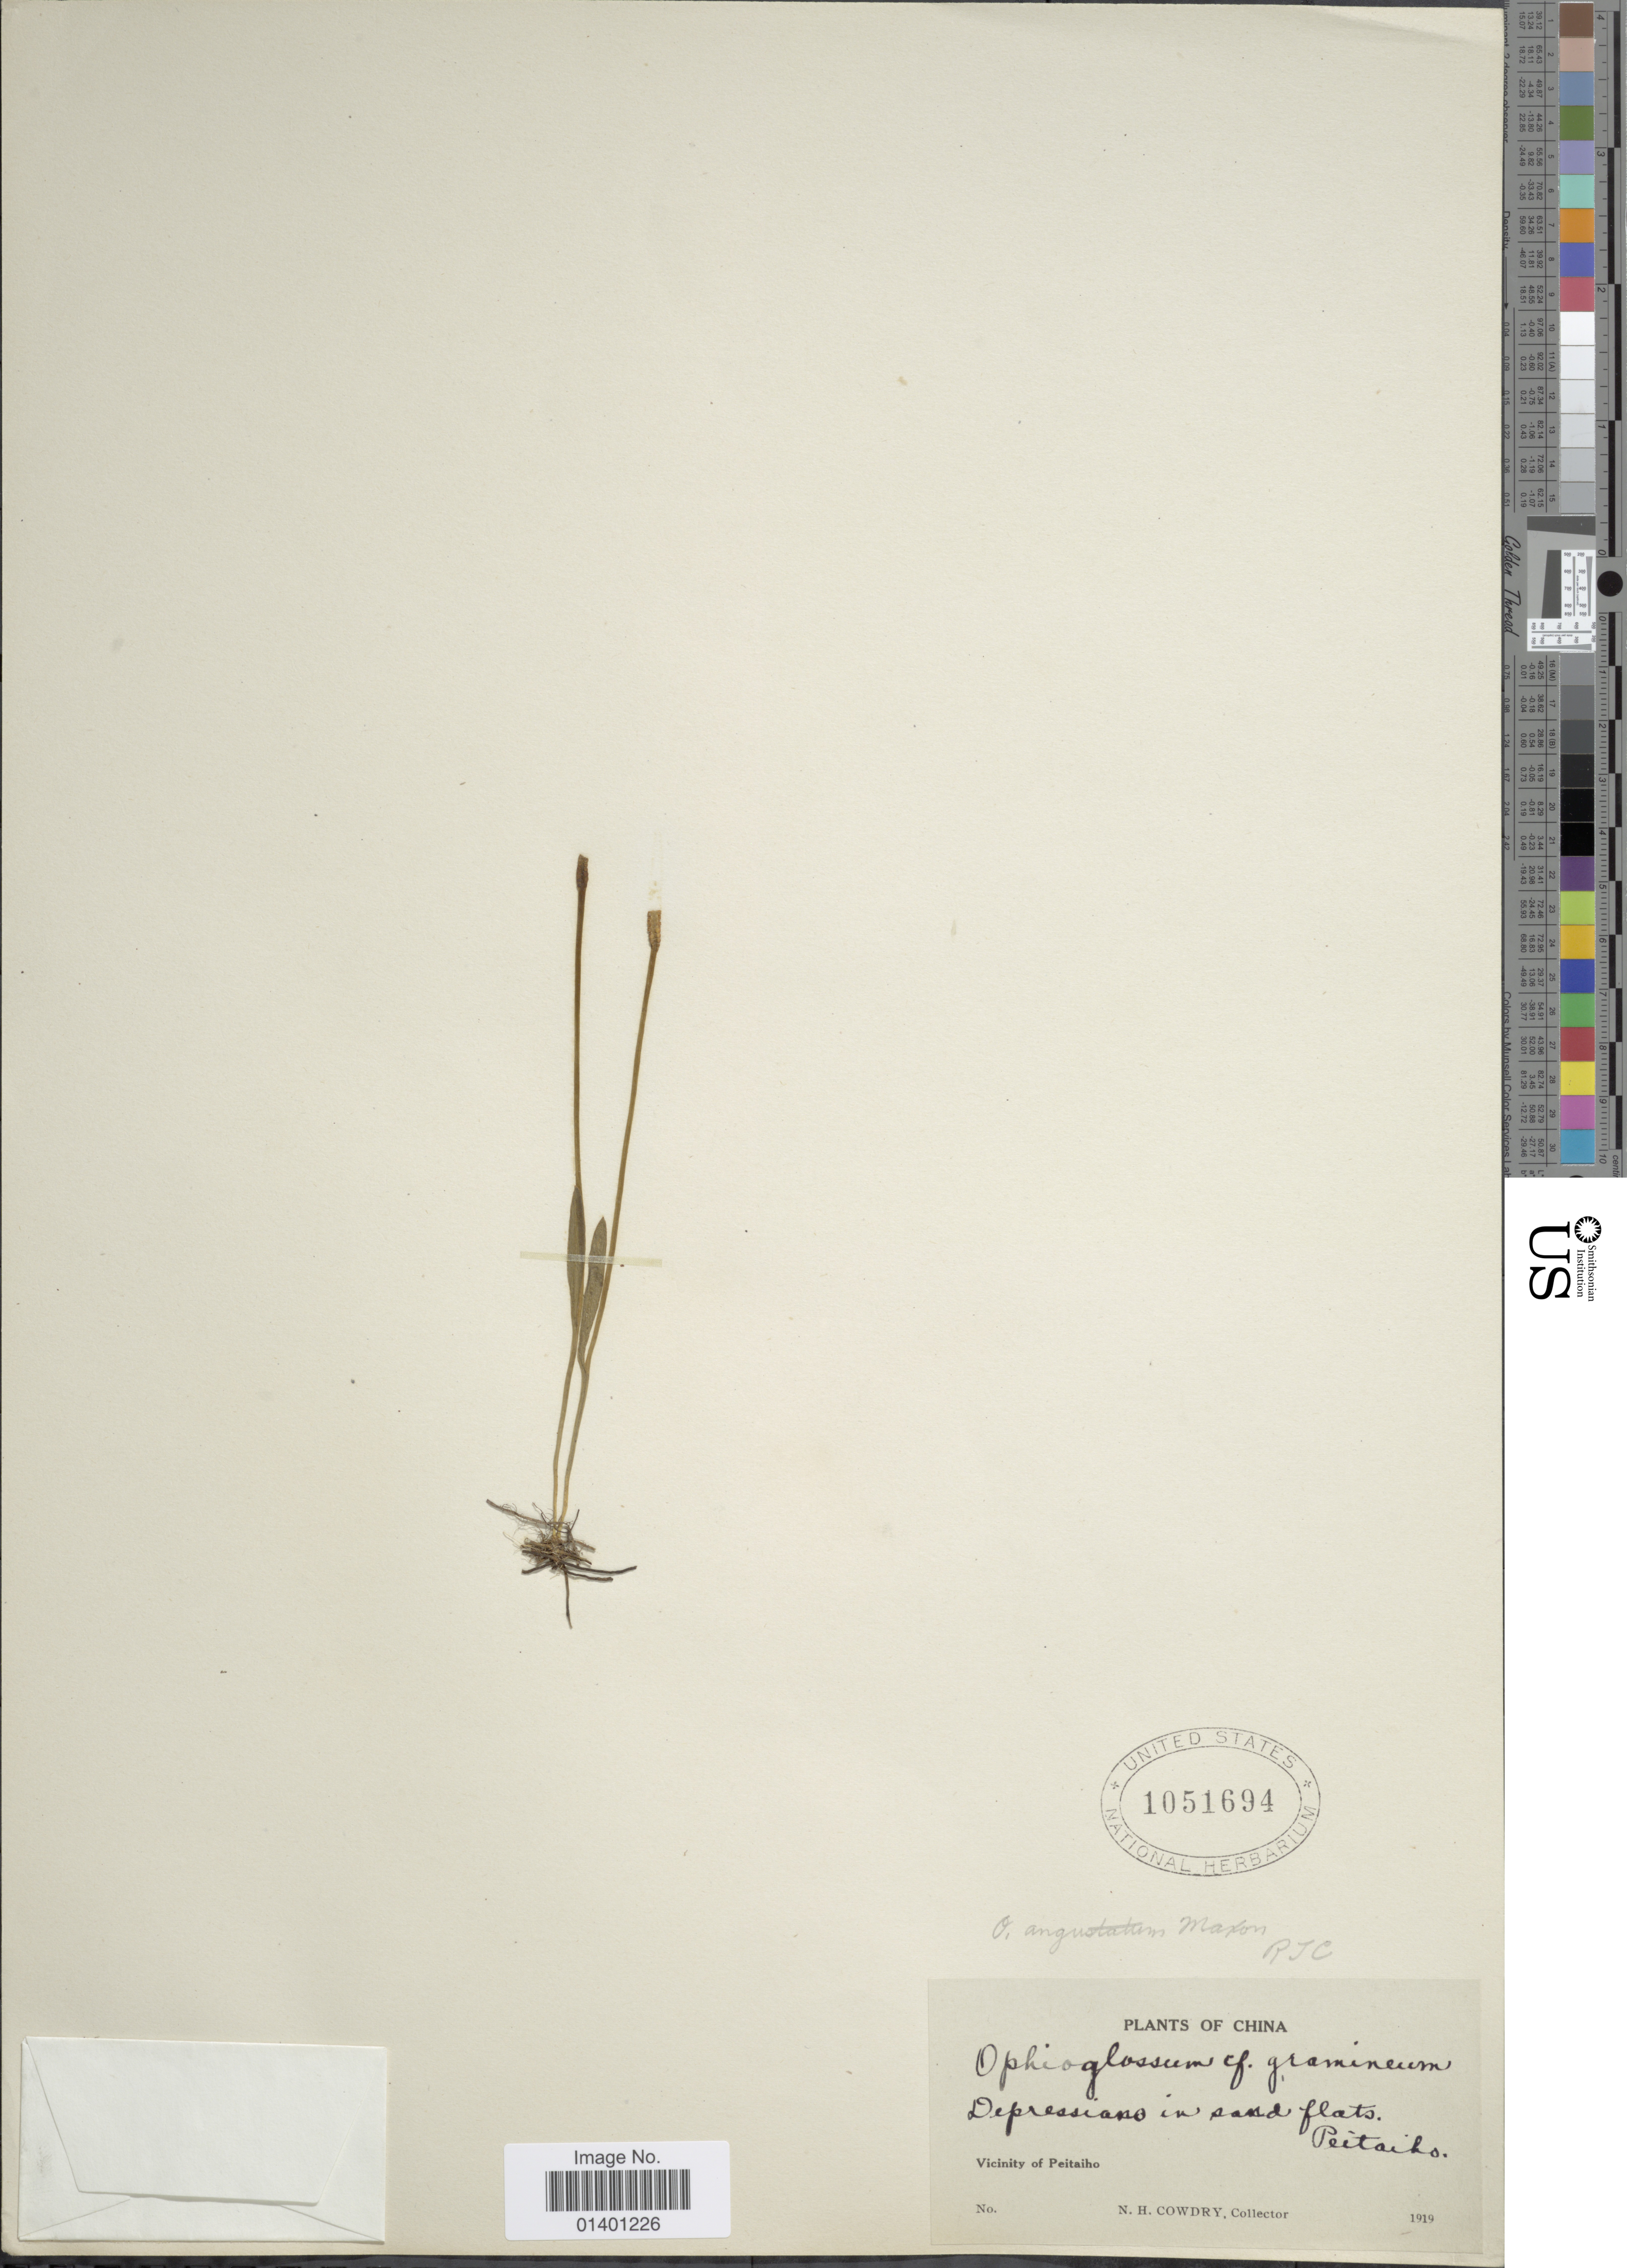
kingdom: Plantae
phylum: Tracheophyta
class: Polypodiopsida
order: Ophioglossales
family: Ophioglossaceae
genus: Ophioglossum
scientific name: Ophioglossum angustulatum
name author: Maxon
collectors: N. H. Cowdry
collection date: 1919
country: China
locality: Vicinity of Peitaiho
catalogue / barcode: US 1051694